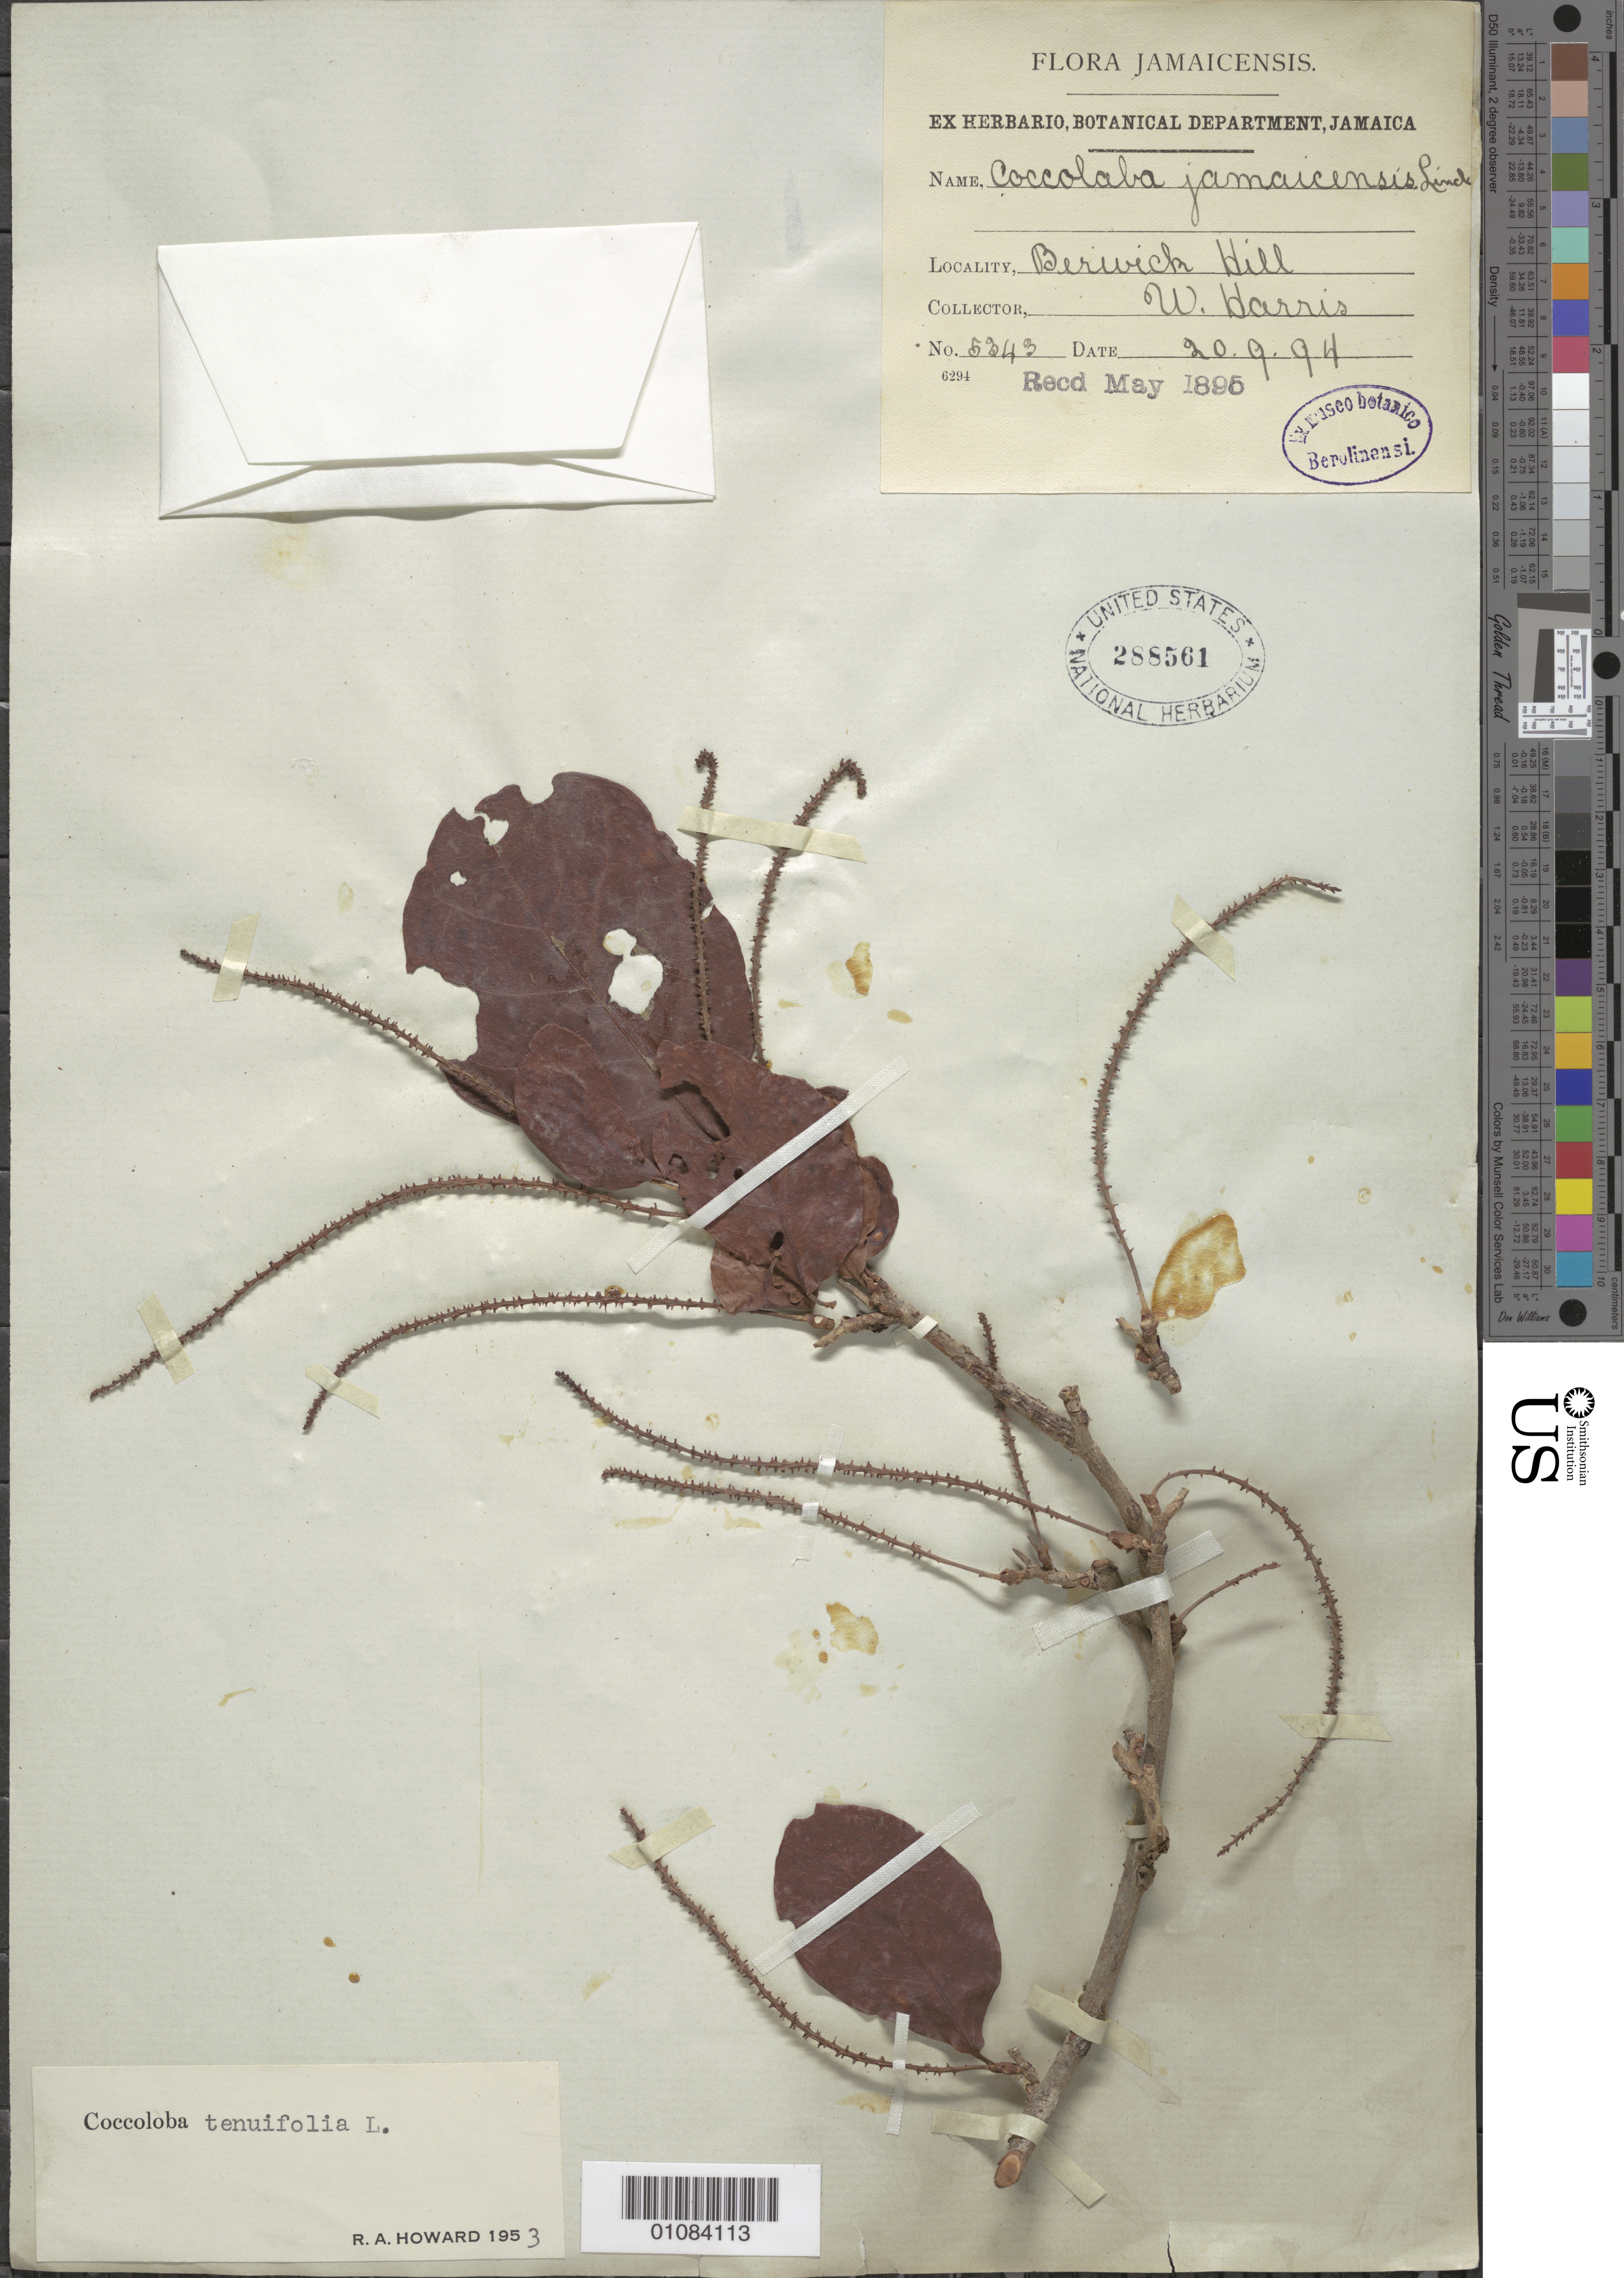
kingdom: Plantae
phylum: Tracheophyta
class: Magnoliopsida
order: Caryophyllales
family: Polygonaceae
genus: Coccoloba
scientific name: Coccoloba tenuifolia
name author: L.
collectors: W. Harris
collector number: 5354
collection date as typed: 20 Sep 1894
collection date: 1894-09-20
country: Jamaica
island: Jamaica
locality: Berwick Hill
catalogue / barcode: US 288561